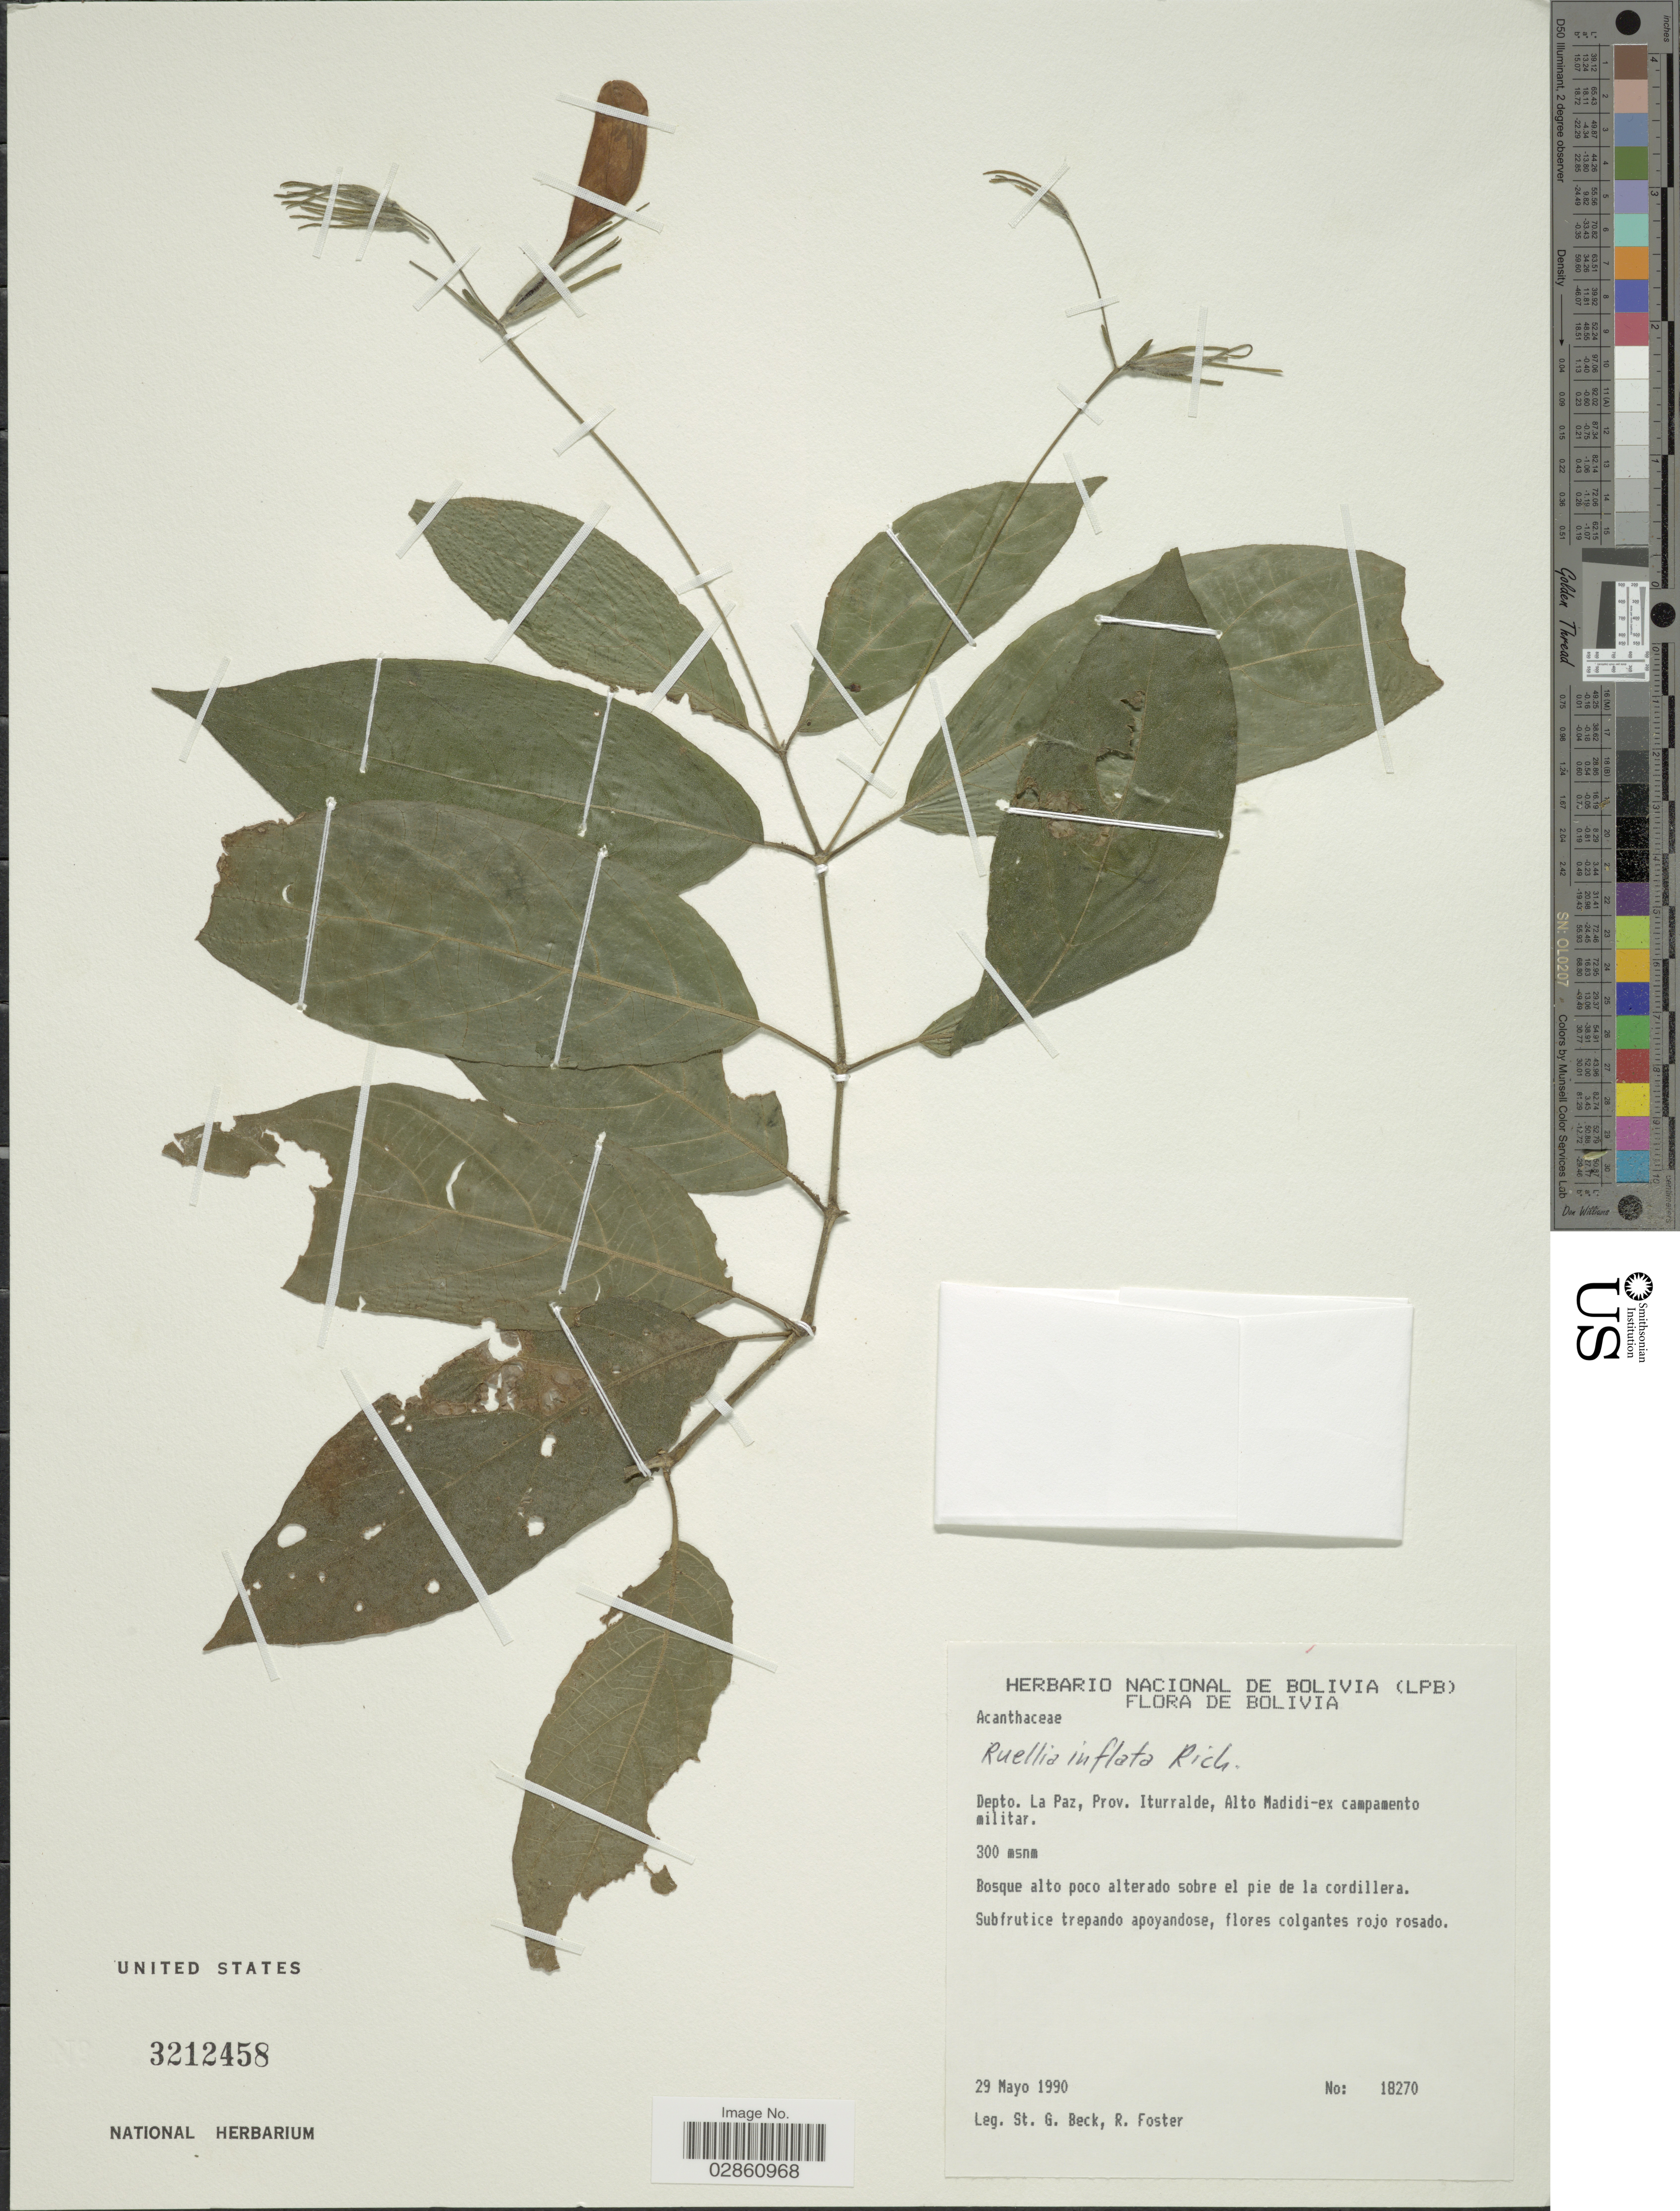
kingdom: Plantae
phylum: Tracheophyta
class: Magnoliopsida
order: Lamiales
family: Acanthaceae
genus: Ruellia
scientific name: Ruellia inflata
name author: Rich.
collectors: S. Beck & R. Foster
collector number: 18270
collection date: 1990-05-29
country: Bolivia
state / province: La Paz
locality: Depto. La Paz, Prov. Iturralde, Alto Madidi-ex campamento militar.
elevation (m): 300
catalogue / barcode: US 3212458